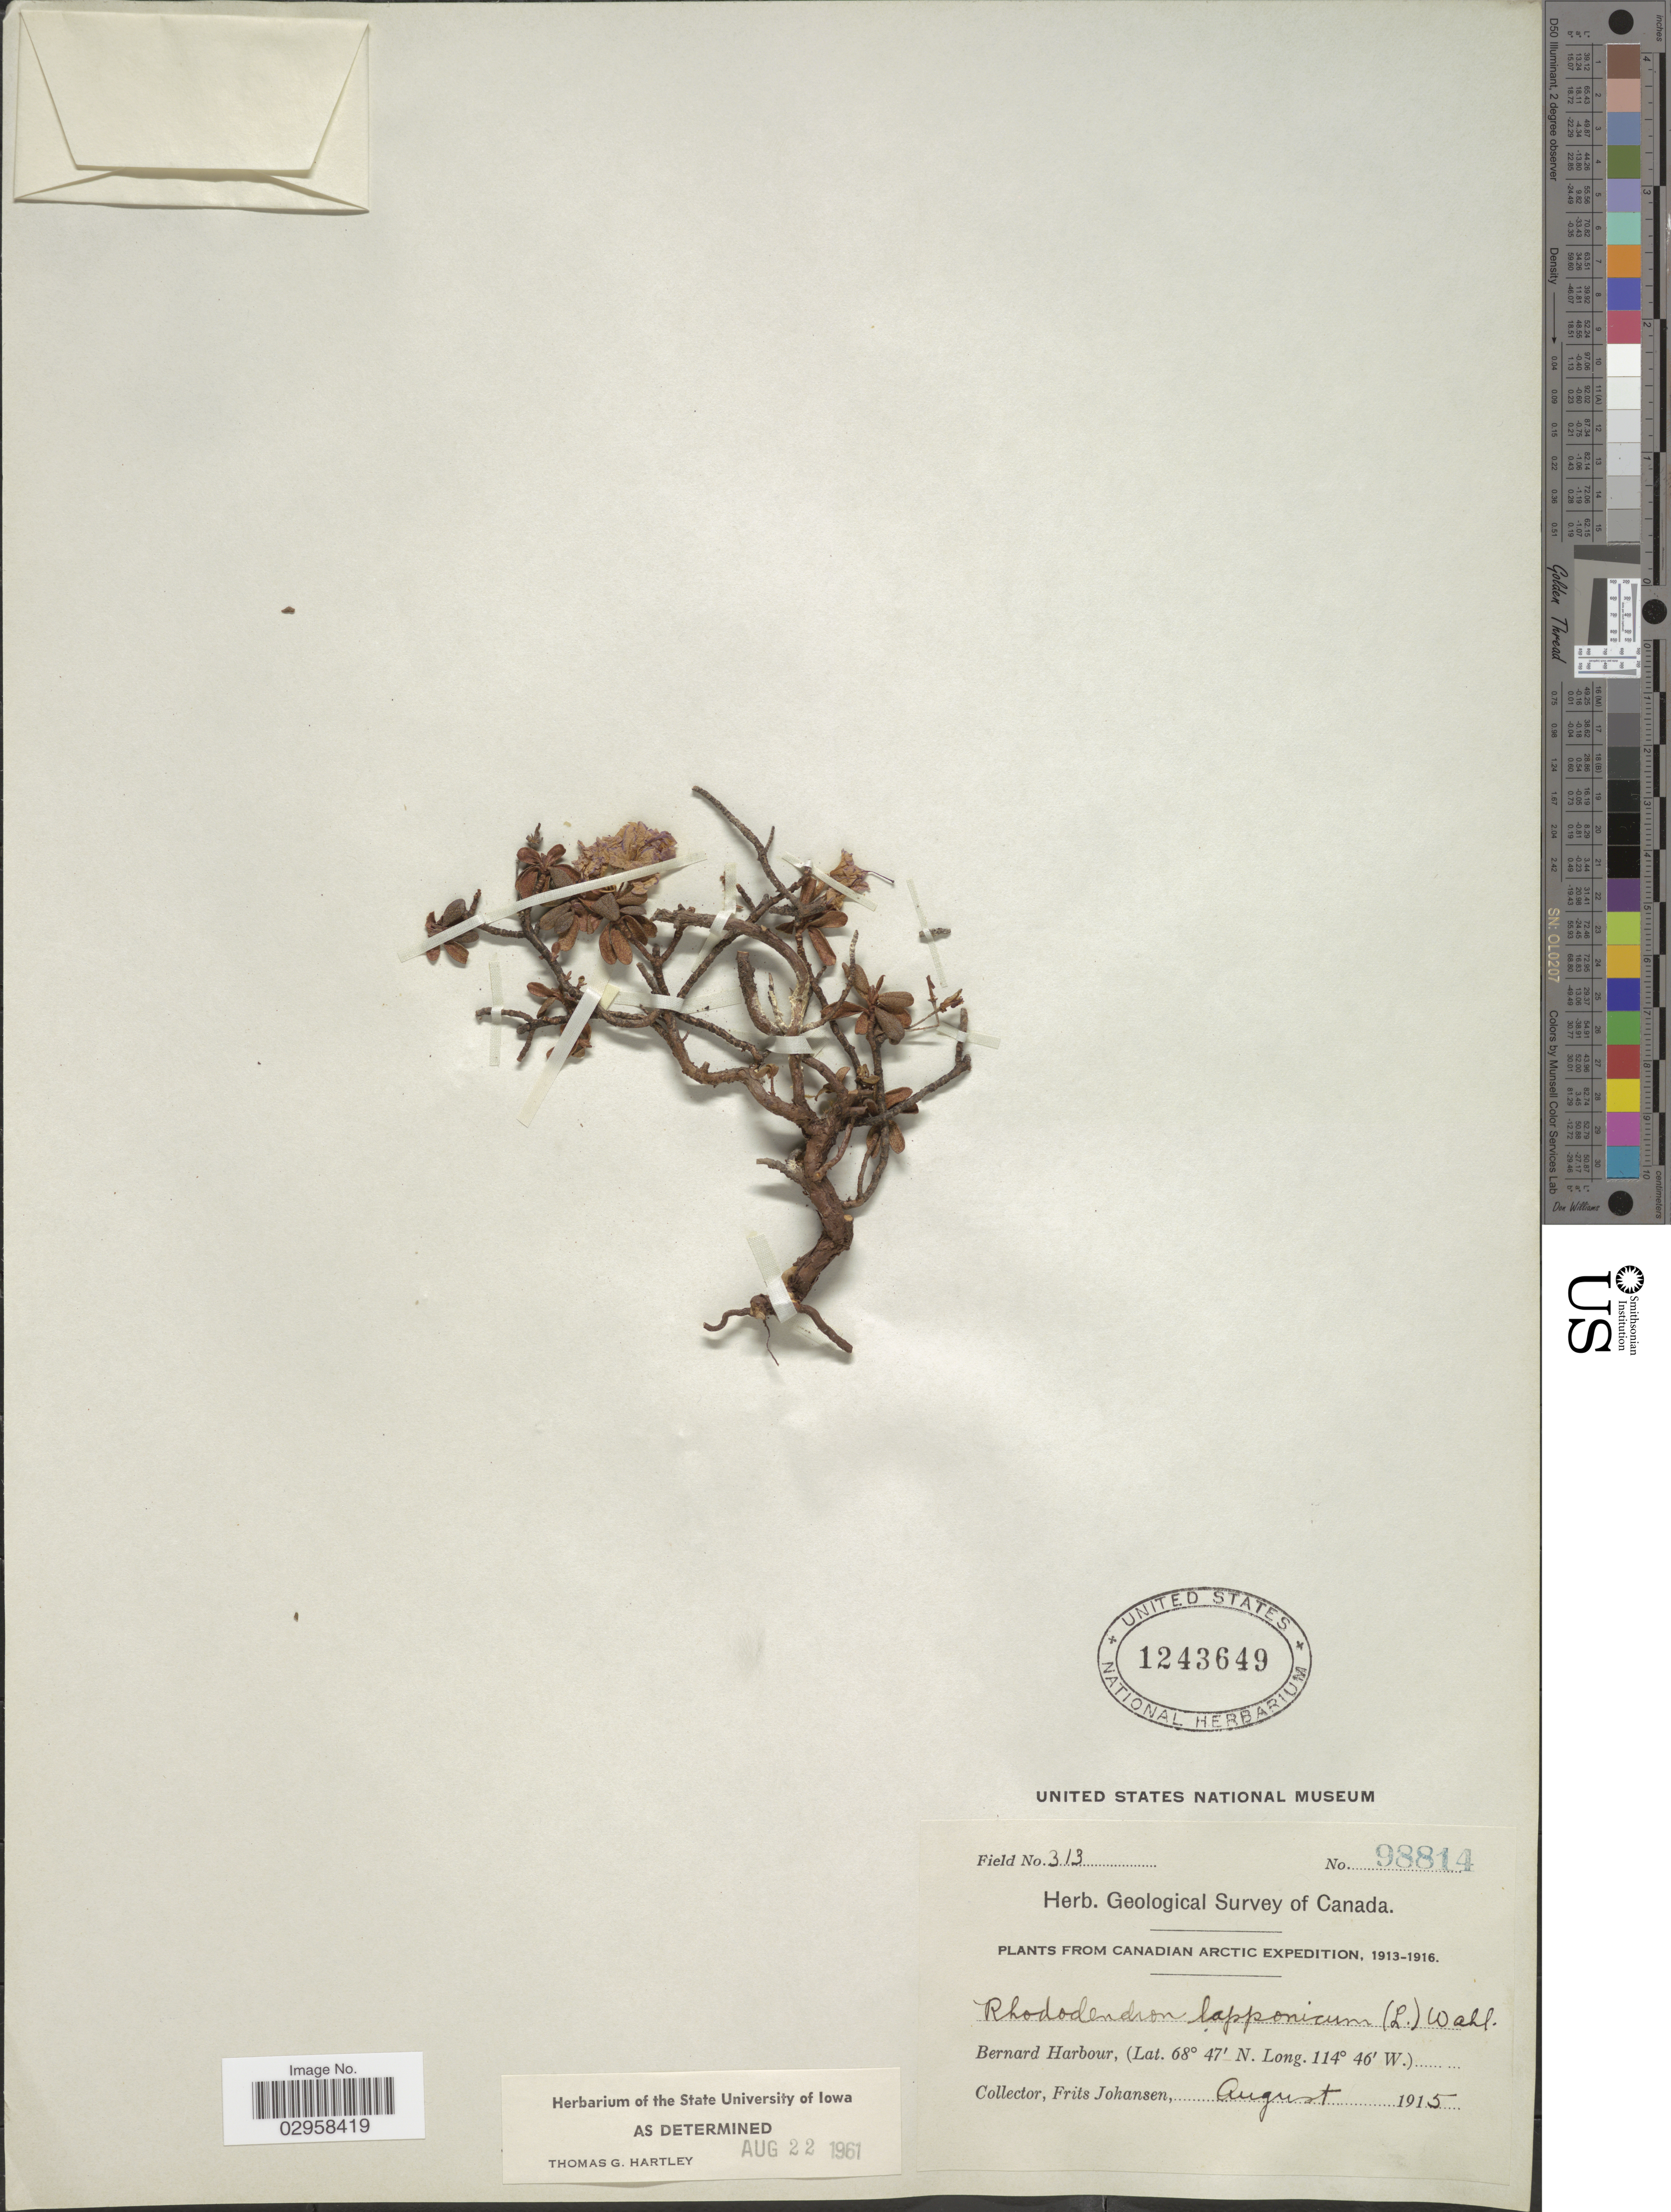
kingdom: Plantae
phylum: Tracheophyta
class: Magnoliopsida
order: Ericales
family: Ericaceae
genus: Rhododendron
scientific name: Rhododendron lapponicum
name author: (L.) Wahlenb.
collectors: F. Johansen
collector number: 98814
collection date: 1915-08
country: Canada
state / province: Nunavut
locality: Canadian Arctic. Bernard Harbour.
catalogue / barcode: US 1243649